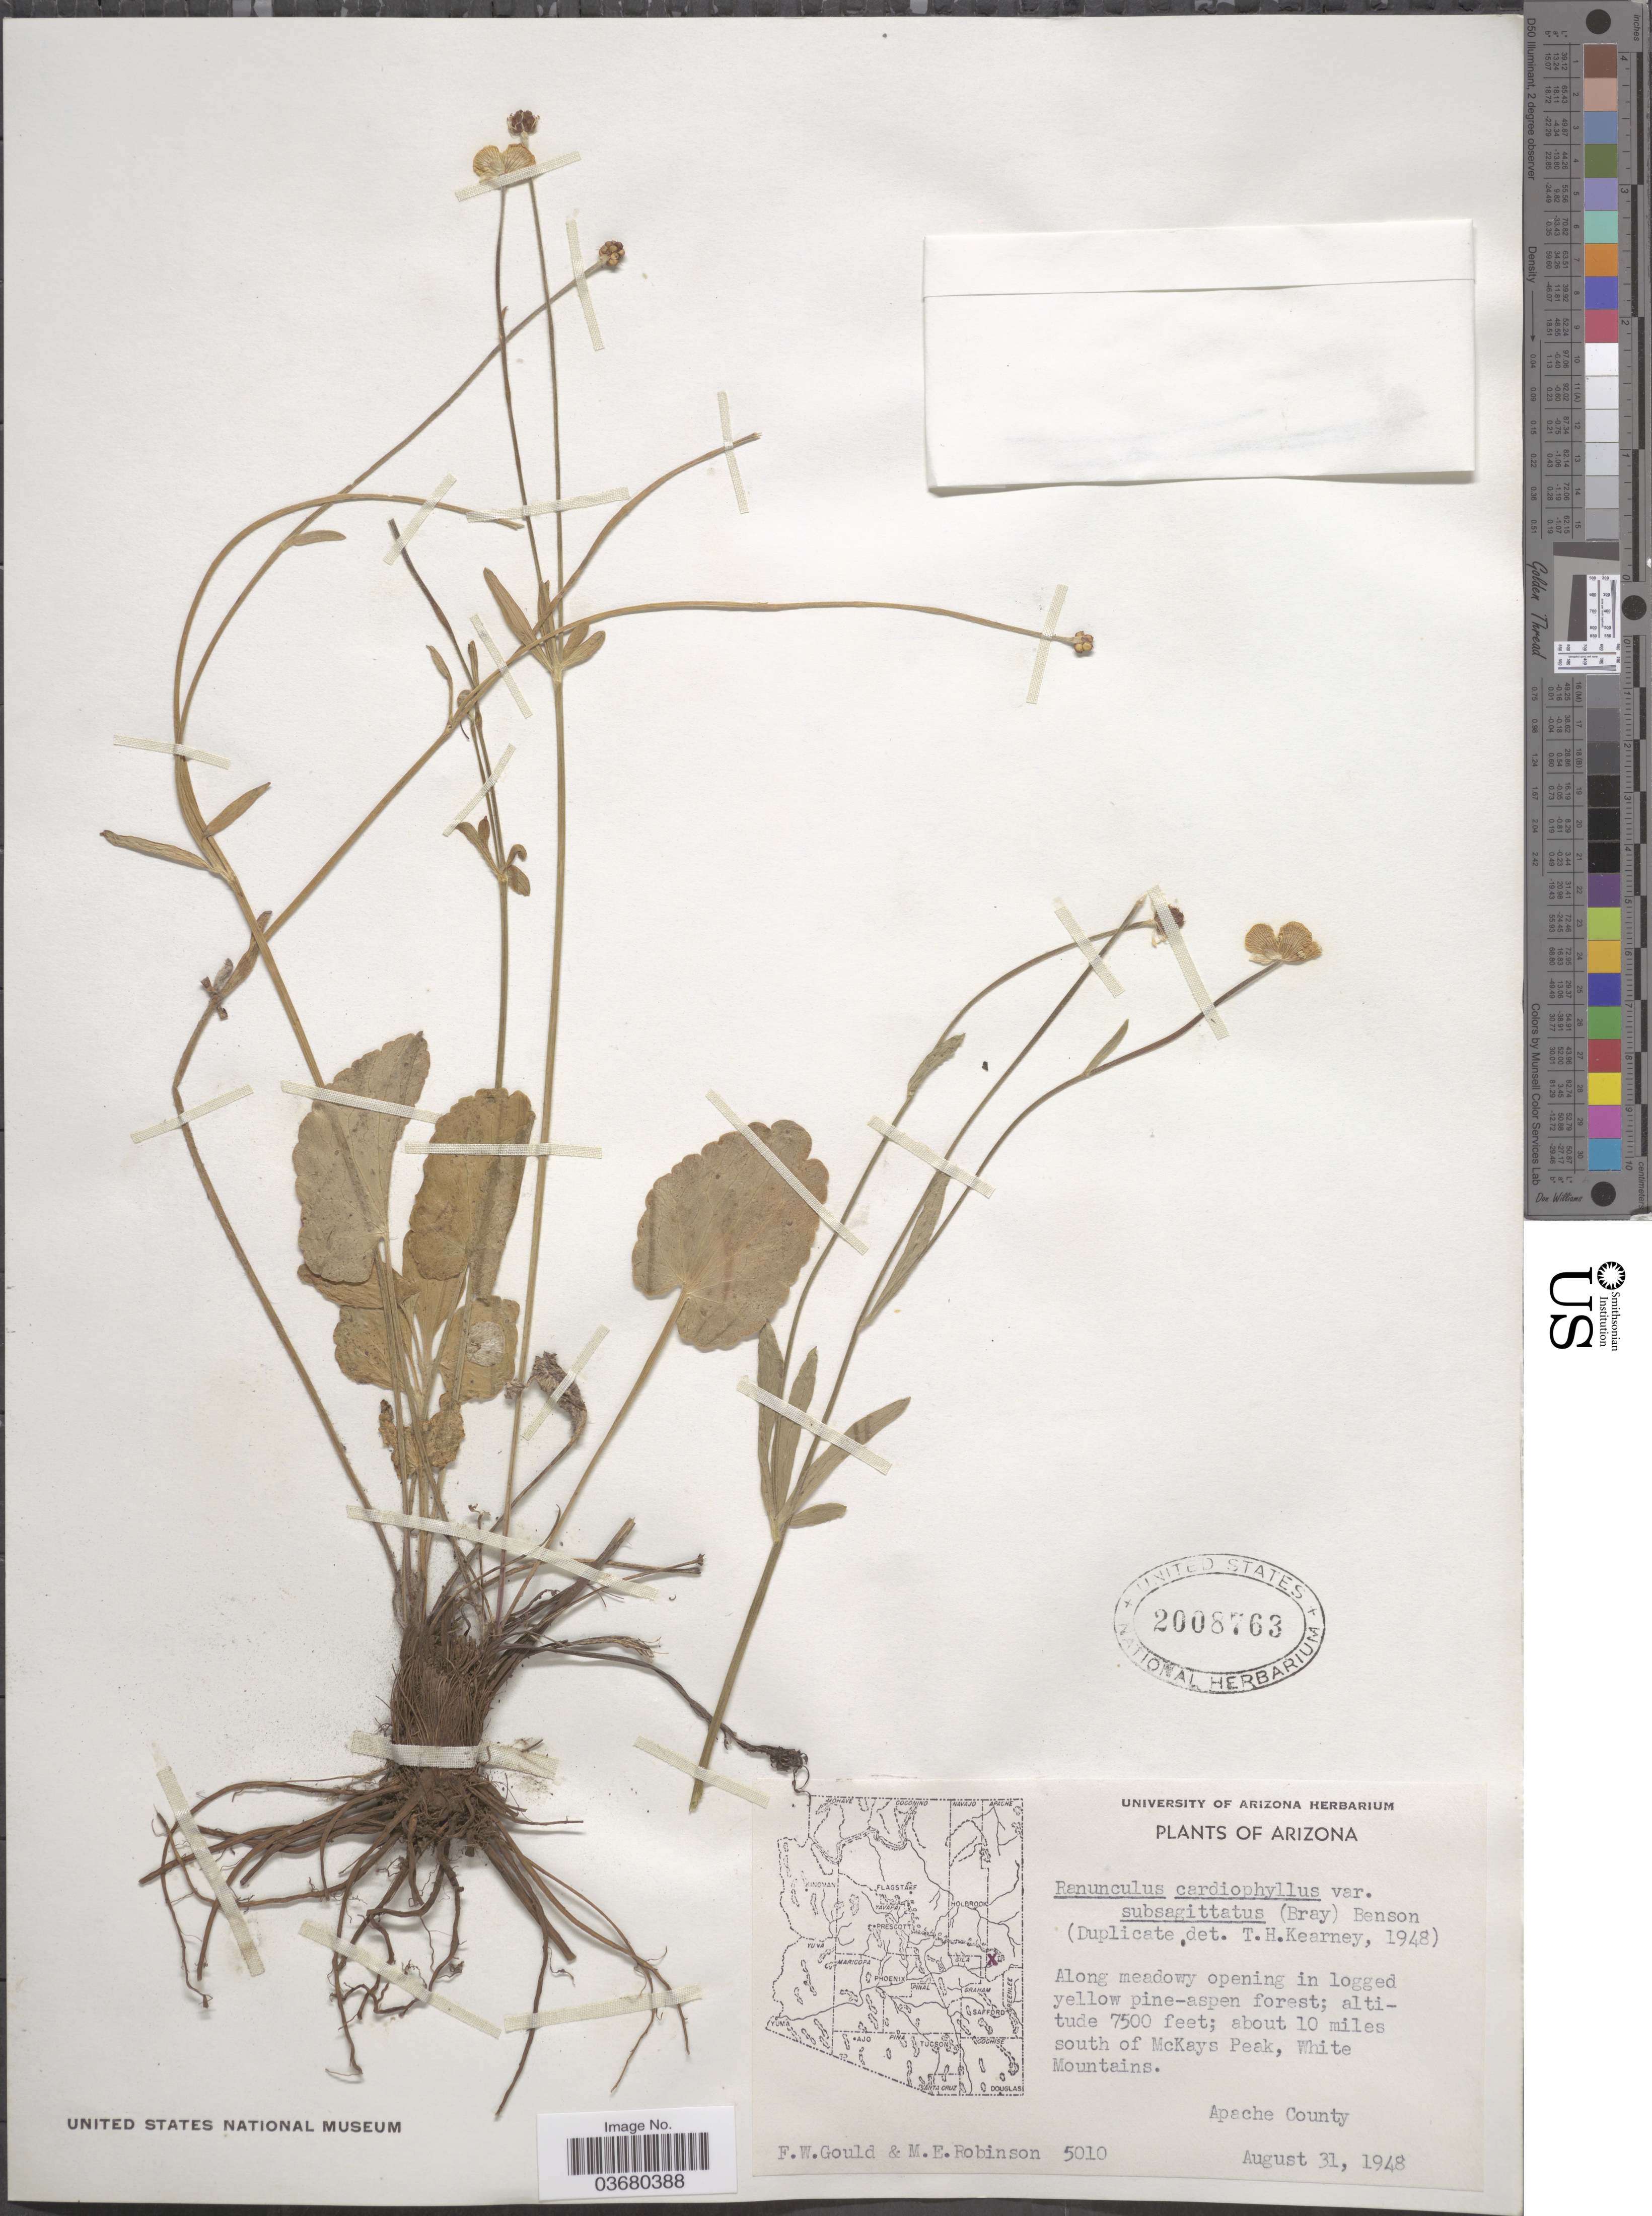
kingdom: Plantae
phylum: Tracheophyta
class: Magnoliopsida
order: Ranunculales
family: Ranunculaceae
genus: Ranunculus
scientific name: Ranunculus cardiophyllus var. subsagittatus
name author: (A. Gray) L.D. Benson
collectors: F. W. Gould & M. E. Robinson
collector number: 5010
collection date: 1948-08-31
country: United States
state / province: Arizona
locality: About 10 miles south of McKays Peak, White Mountains. Apache County.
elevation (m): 2286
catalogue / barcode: US 2008763